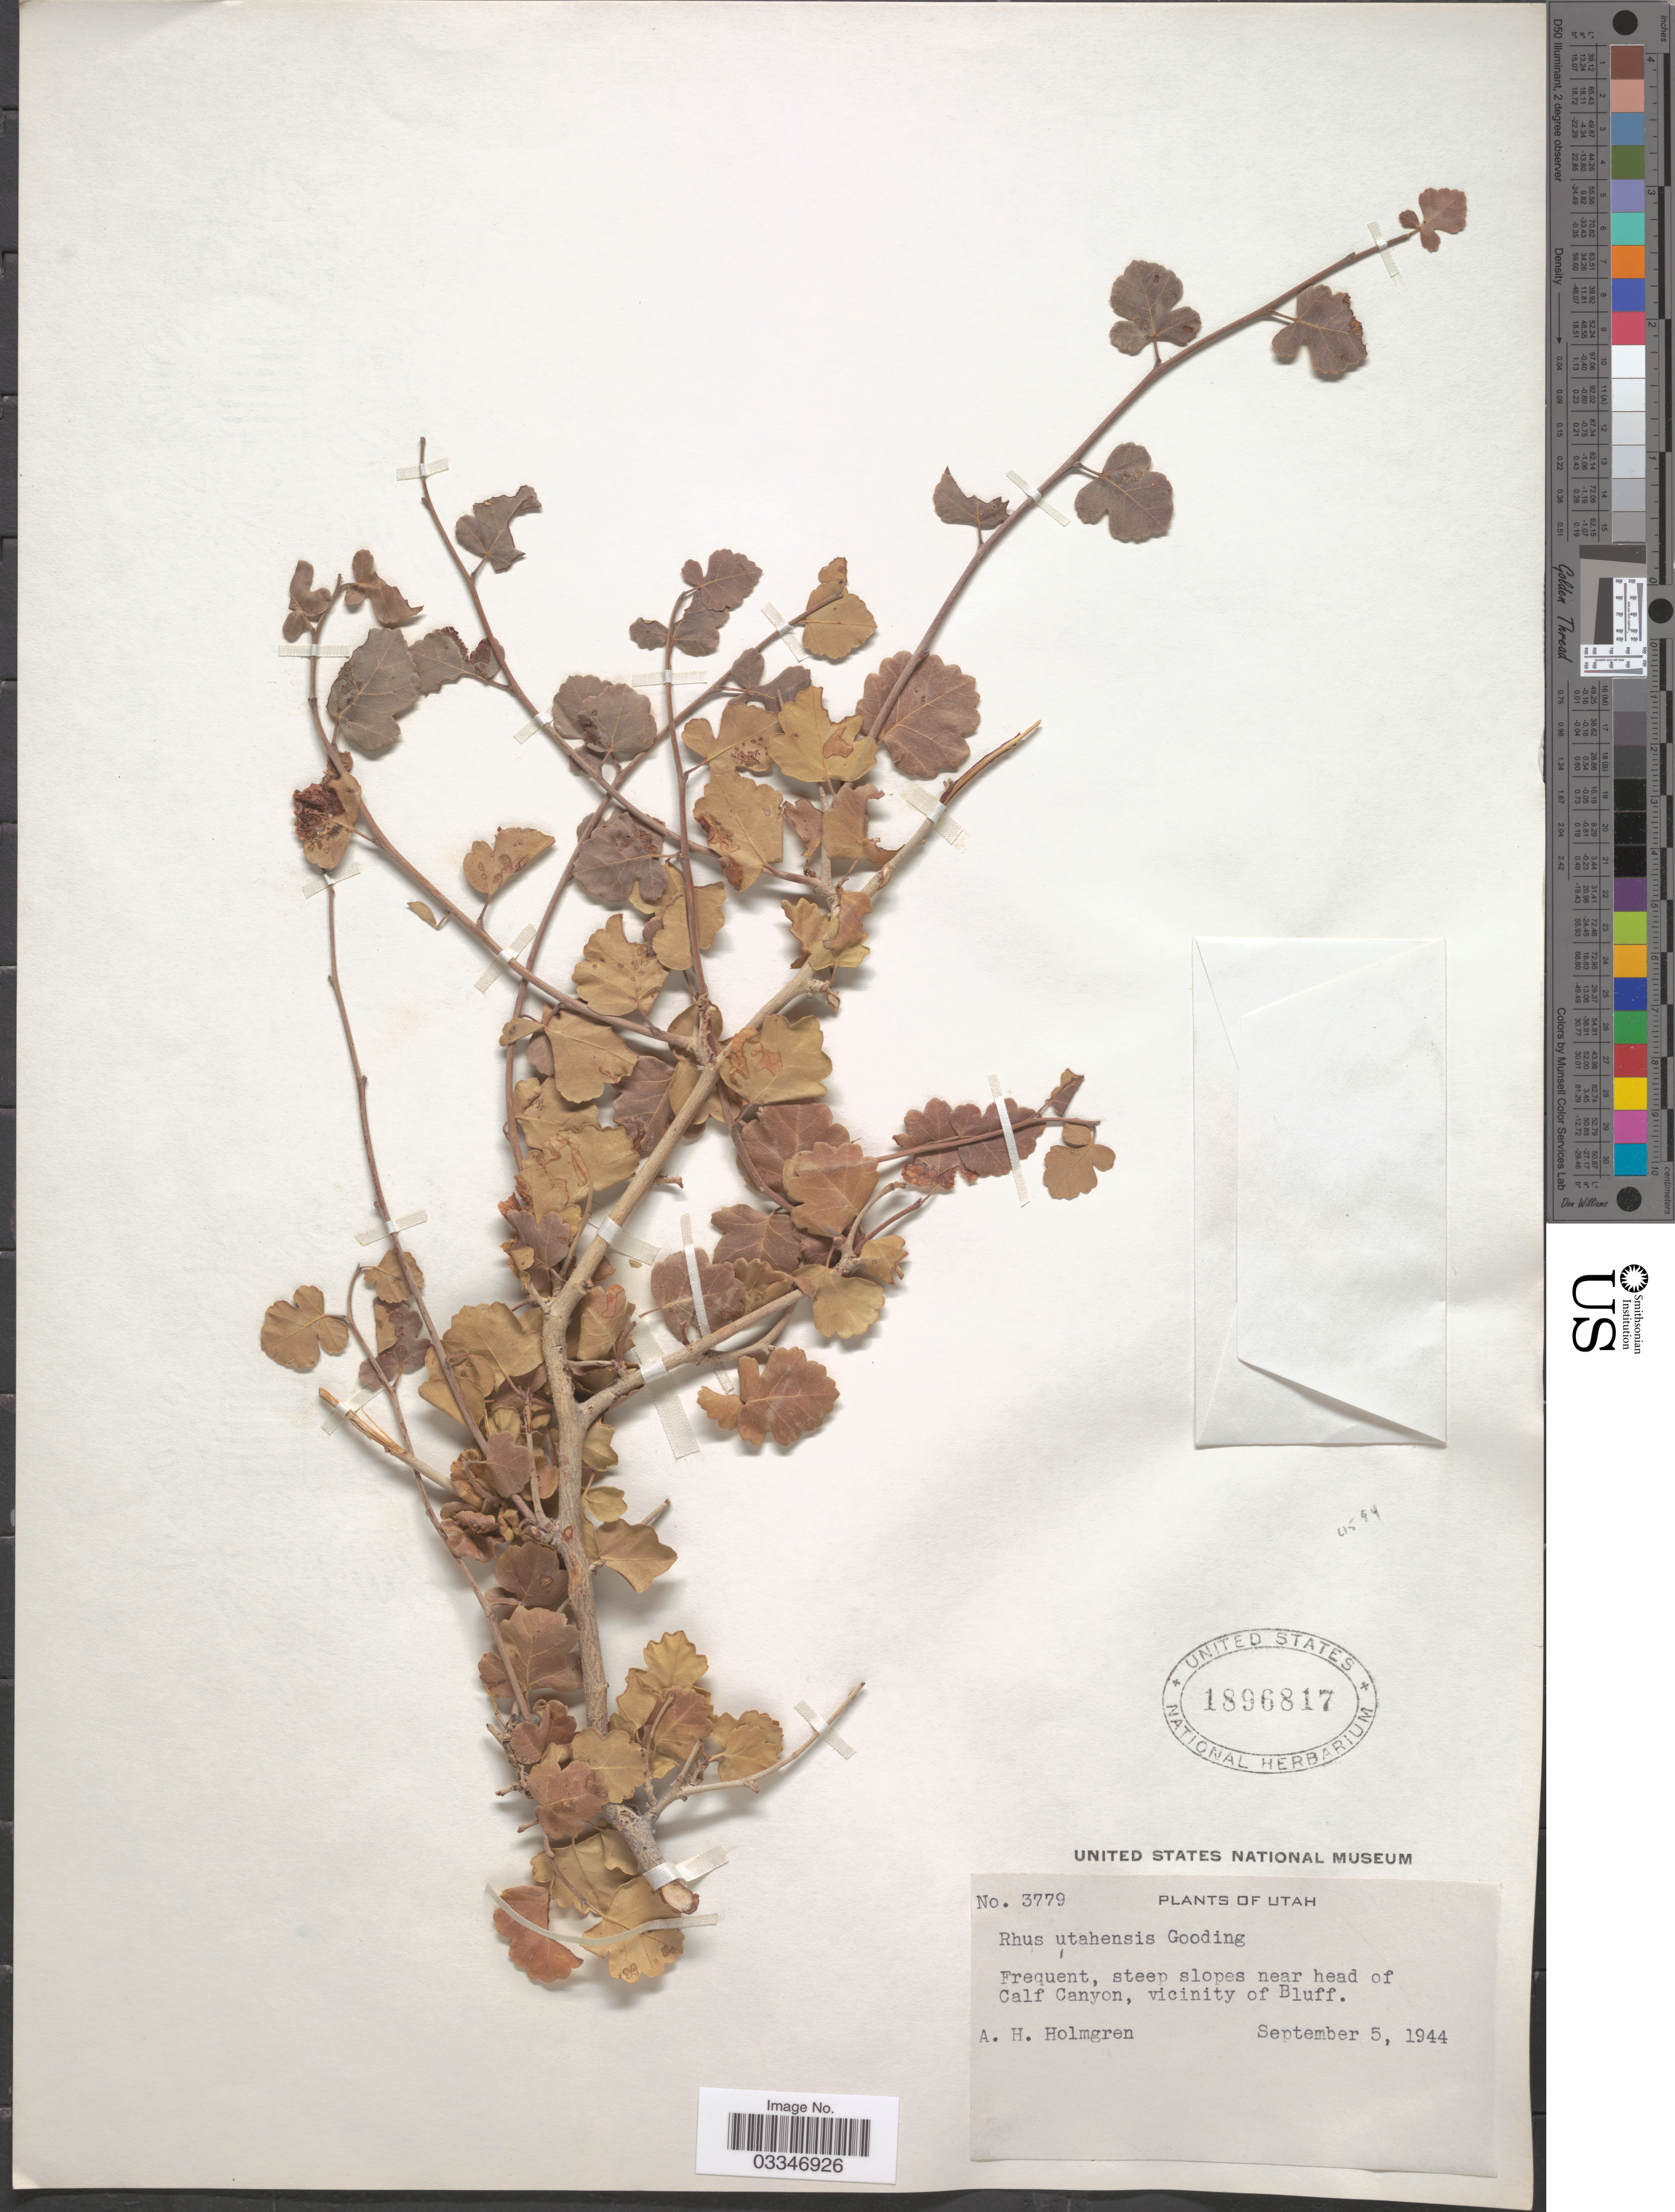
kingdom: Plantae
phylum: Tracheophyta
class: Magnoliopsida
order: Sapindales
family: Anacardiaceae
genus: Rhus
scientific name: Rhus utahensis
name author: Goodd.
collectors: A. H. Holmgren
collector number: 3779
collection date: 1944-09-05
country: United States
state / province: Utah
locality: Frequent, steep slopes near head of Calf Canyon, vicinity of Bluff.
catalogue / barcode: US 1896817